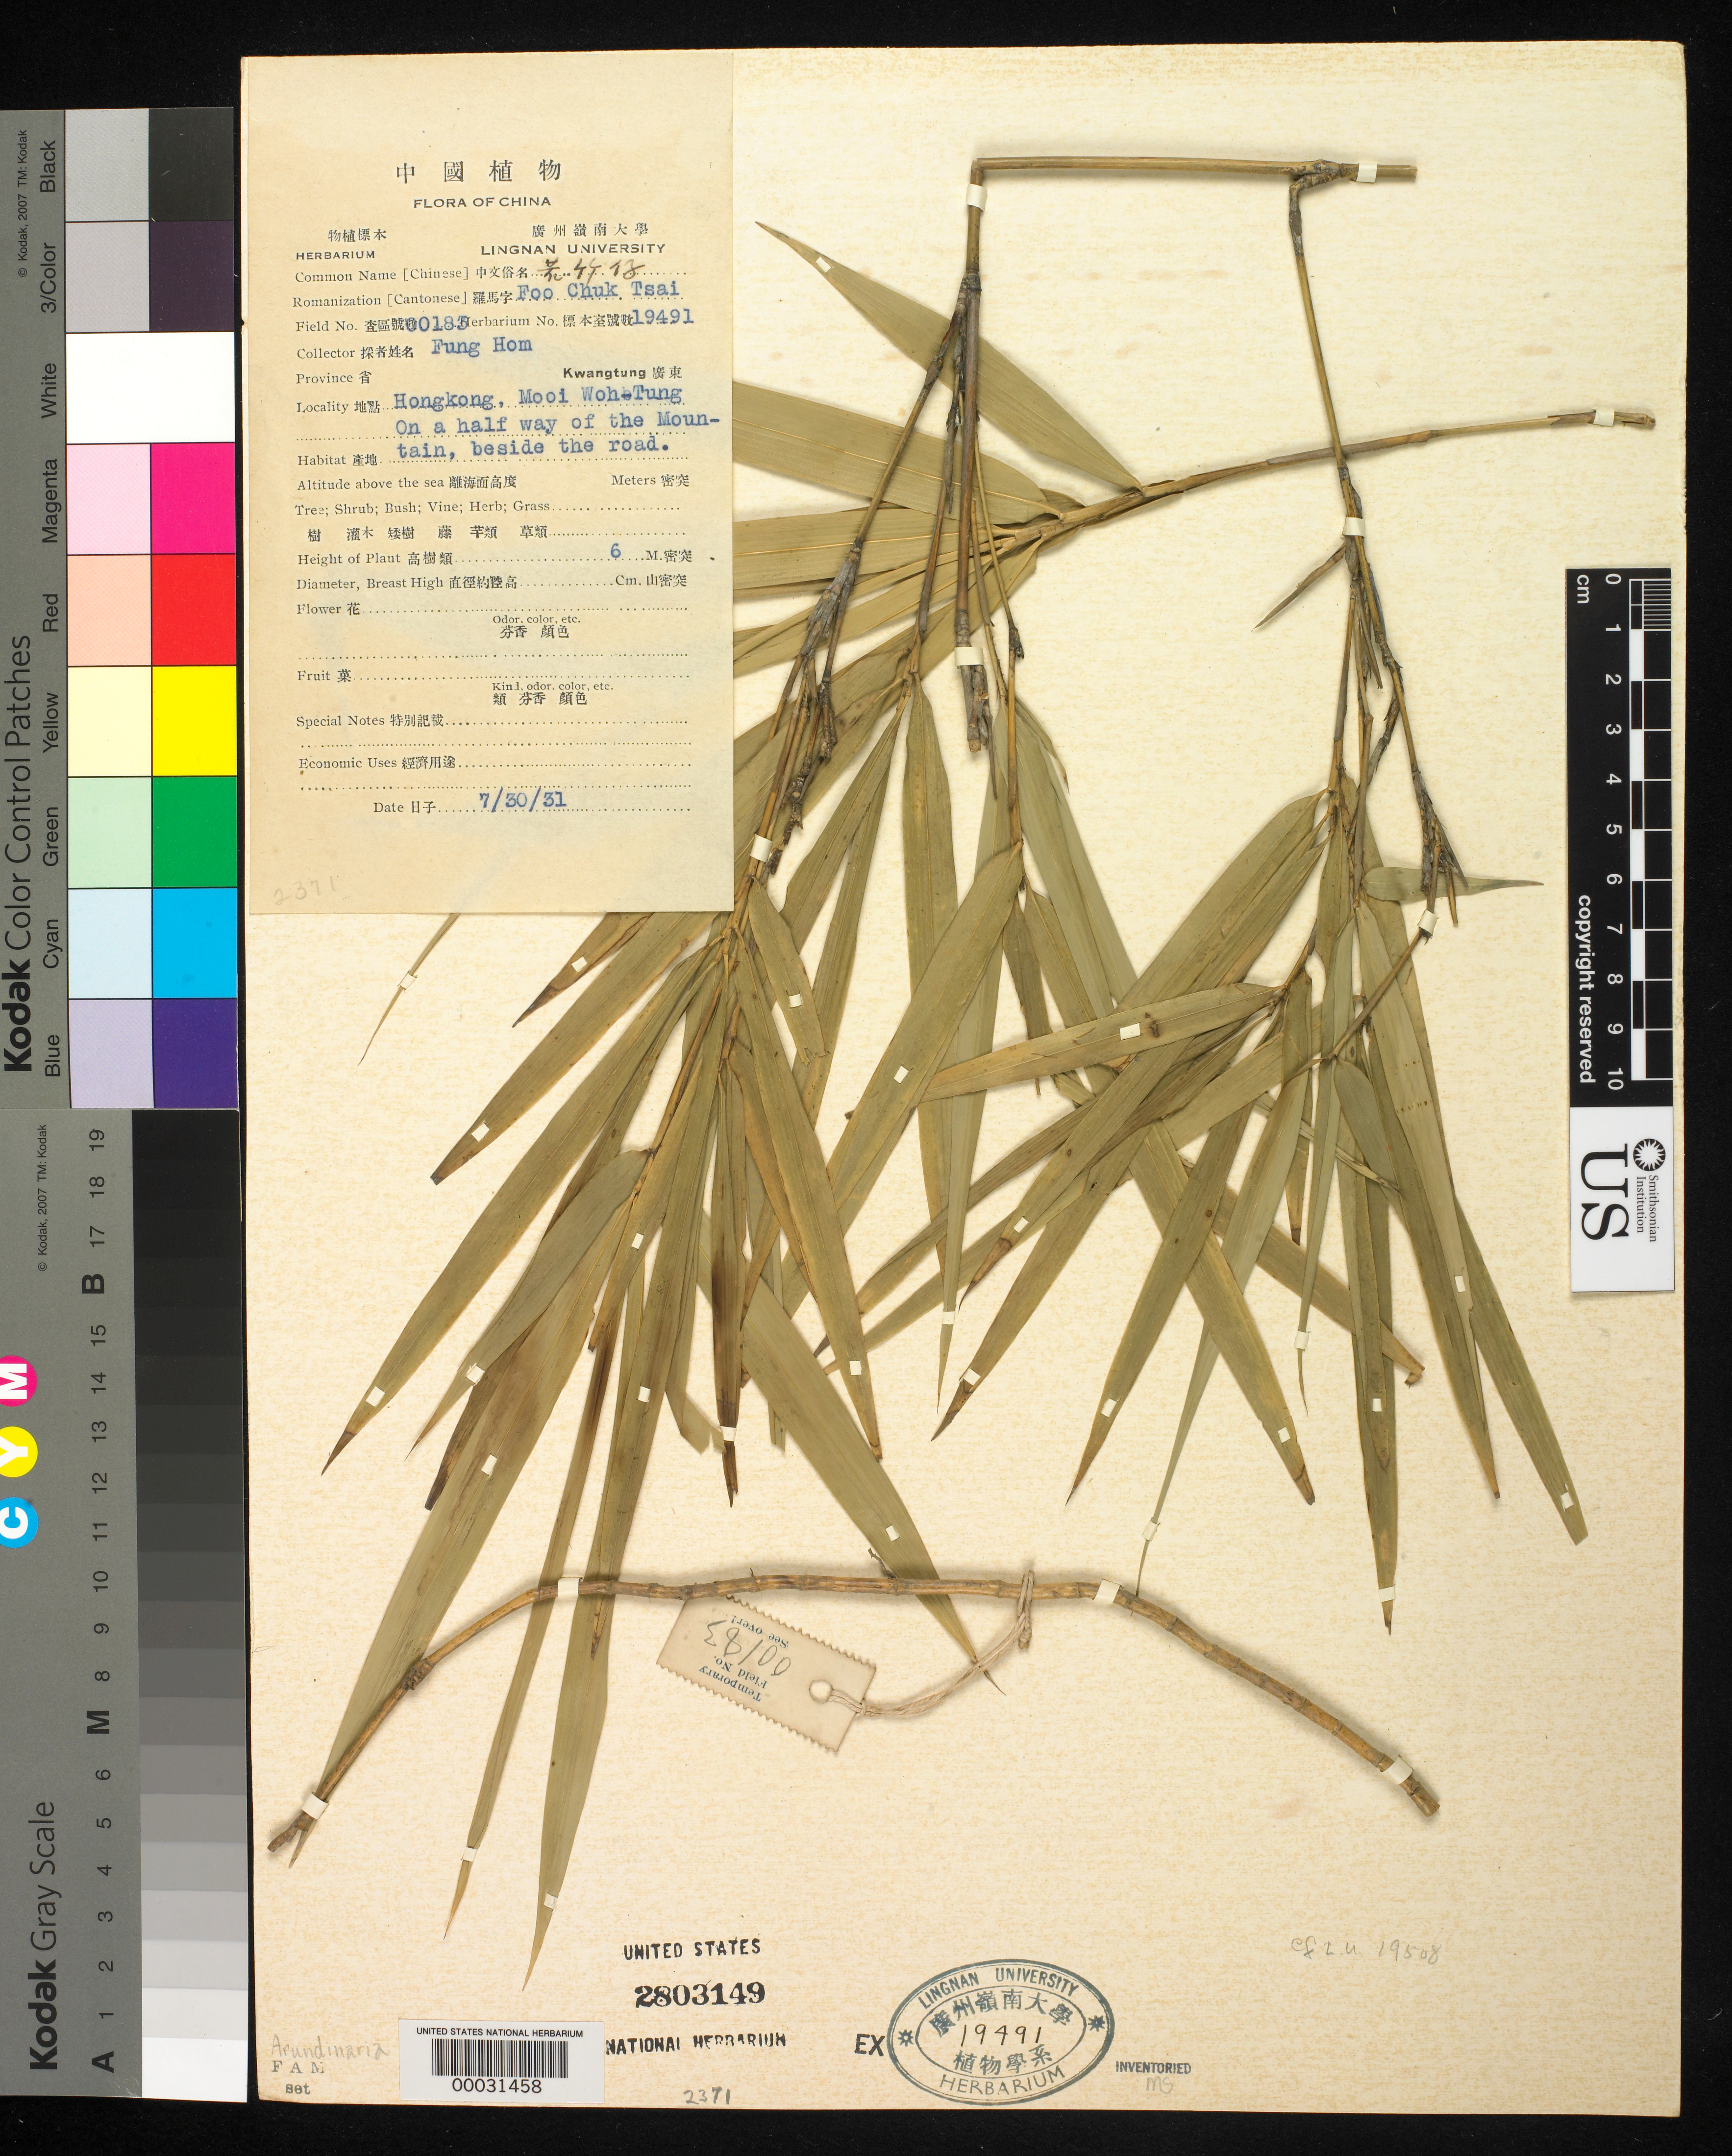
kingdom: Plantae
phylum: Tracheophyta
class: Liliopsida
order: Poales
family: Poaceae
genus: Arundinaria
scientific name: Arundinaria sp.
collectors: H. L. Fung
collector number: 183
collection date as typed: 30 Jul 1931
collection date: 1931-07-30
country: China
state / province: Guangdong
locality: Hong kong, mooi woh-tung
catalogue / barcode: US 2803149